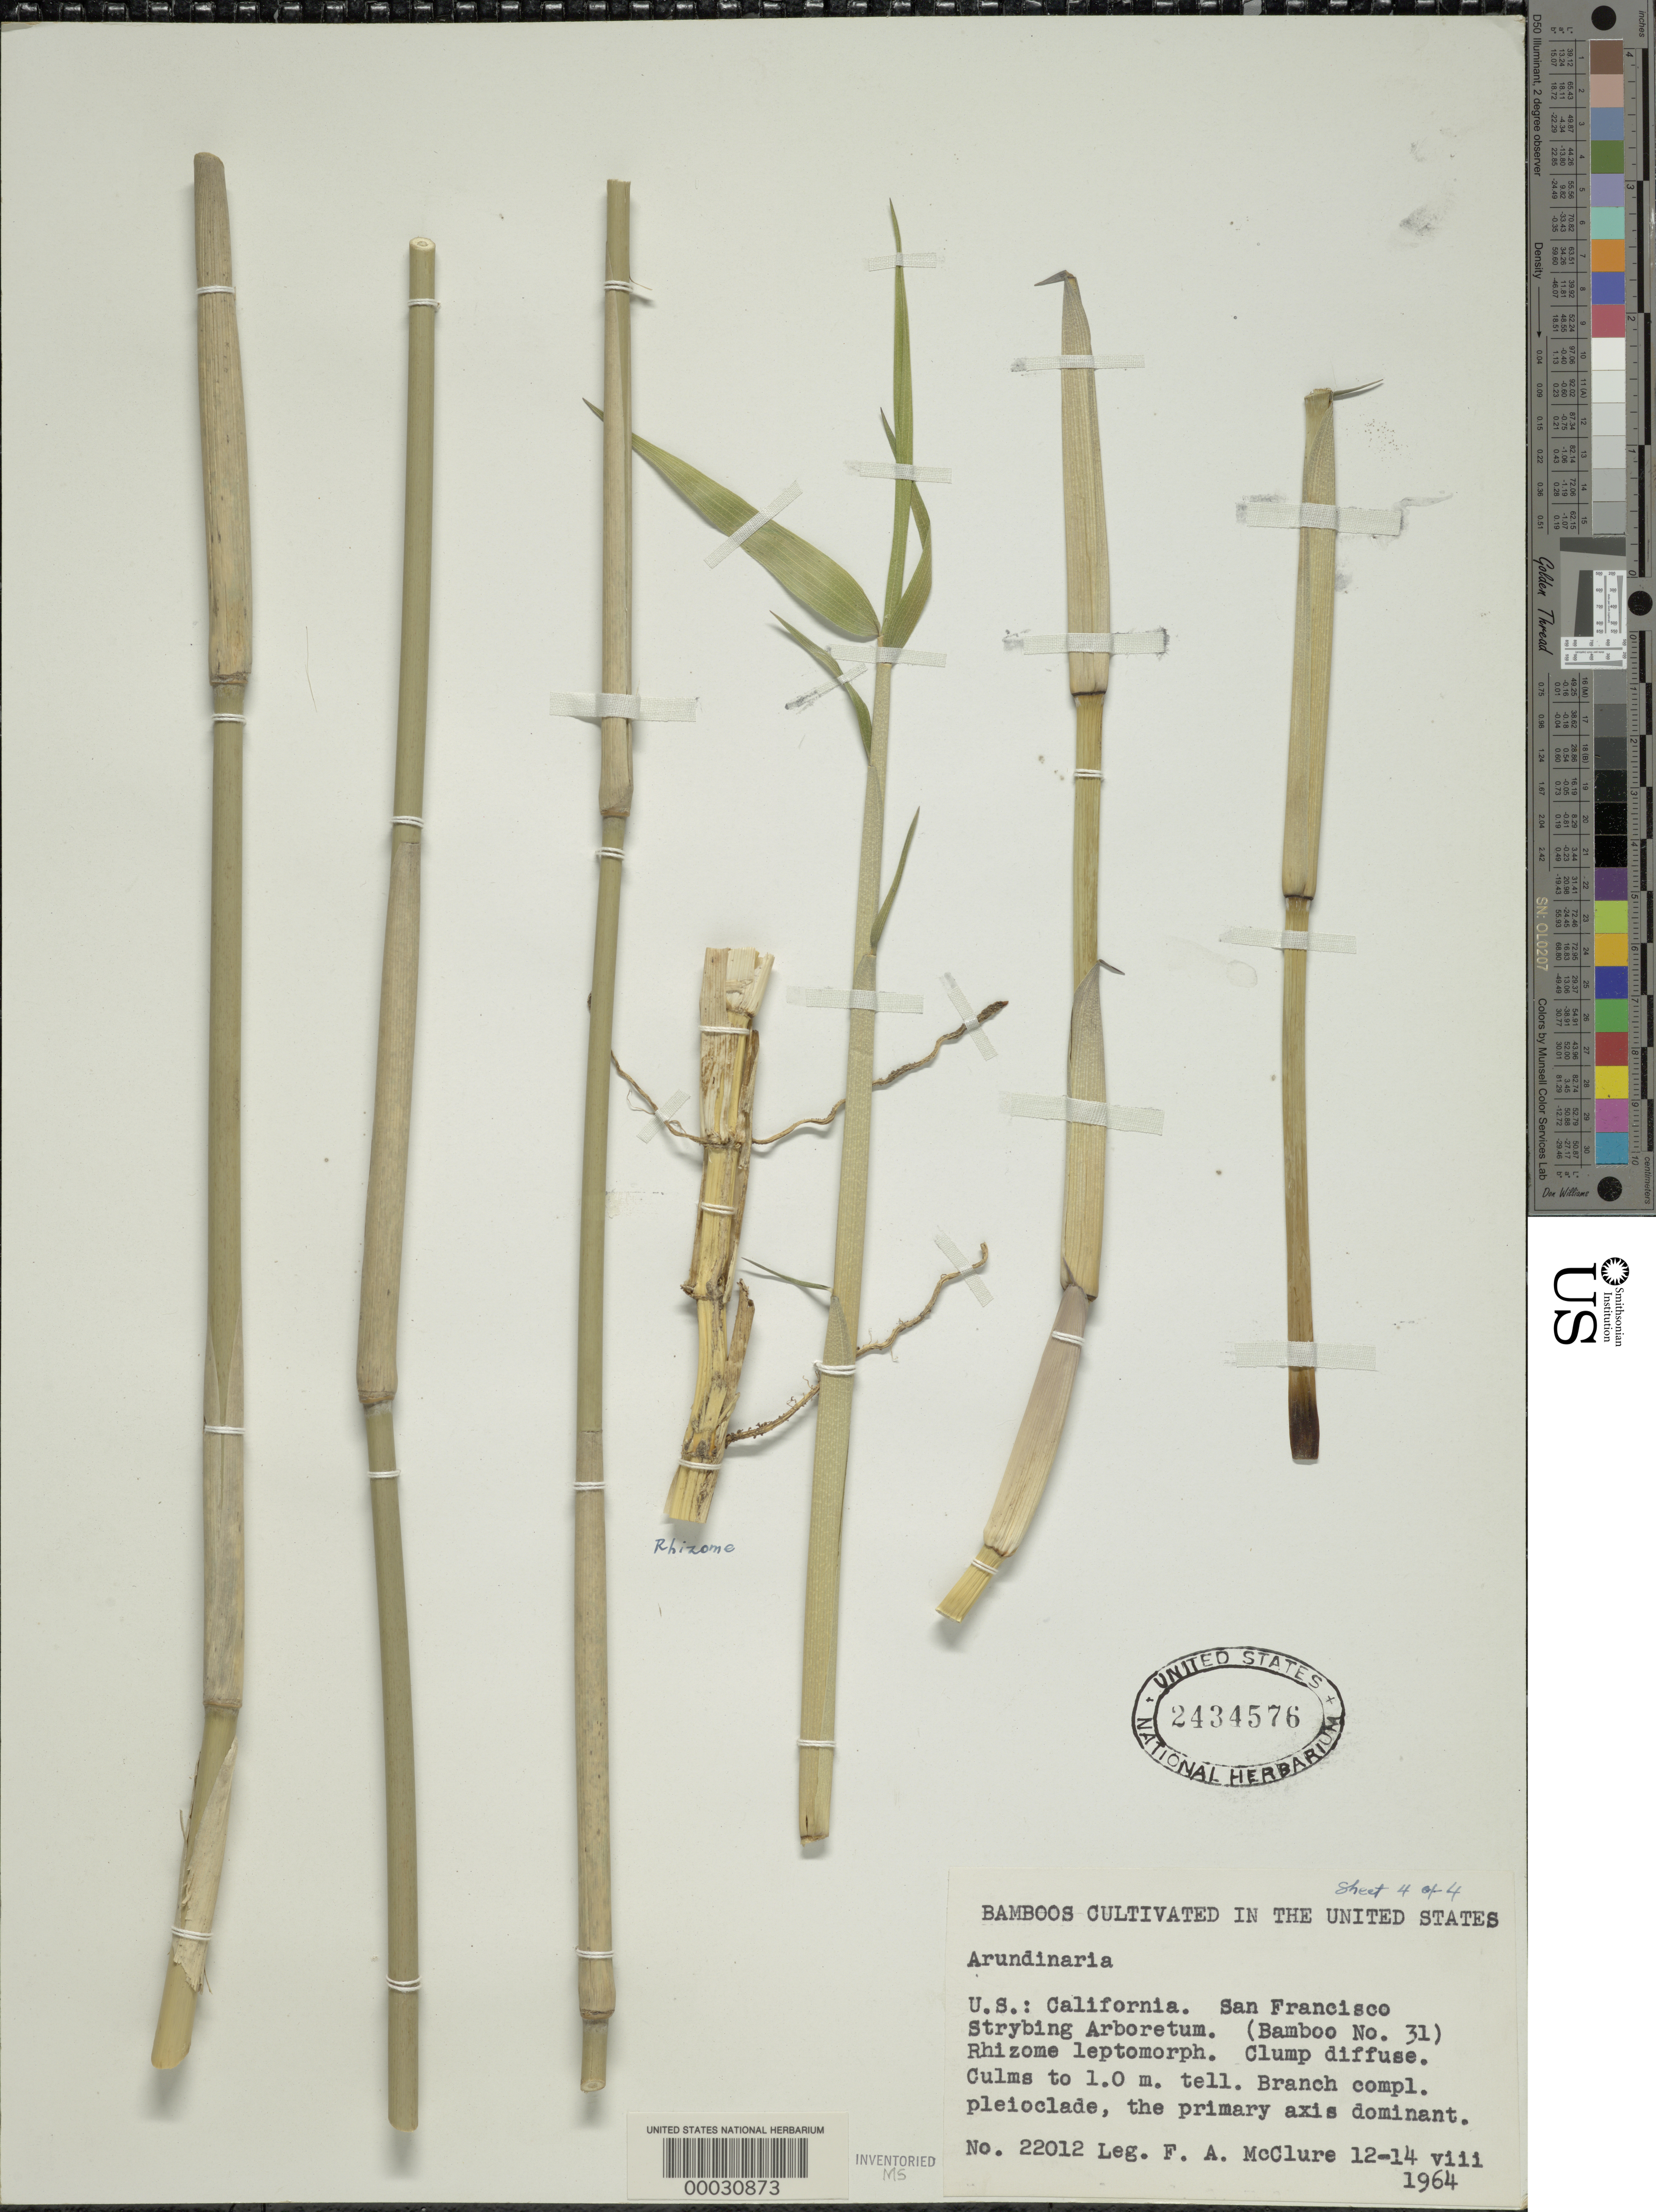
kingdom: Plantae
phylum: Tracheophyta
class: Liliopsida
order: Poales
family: Poaceae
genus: Arundinaria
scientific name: Arundinaria sp.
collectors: F. A. McClure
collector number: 22012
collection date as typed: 12 Aug 1964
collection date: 1964-08-12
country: United States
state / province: California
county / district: San Francisco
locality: San francisco strybing arboretum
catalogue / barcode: US 2434576